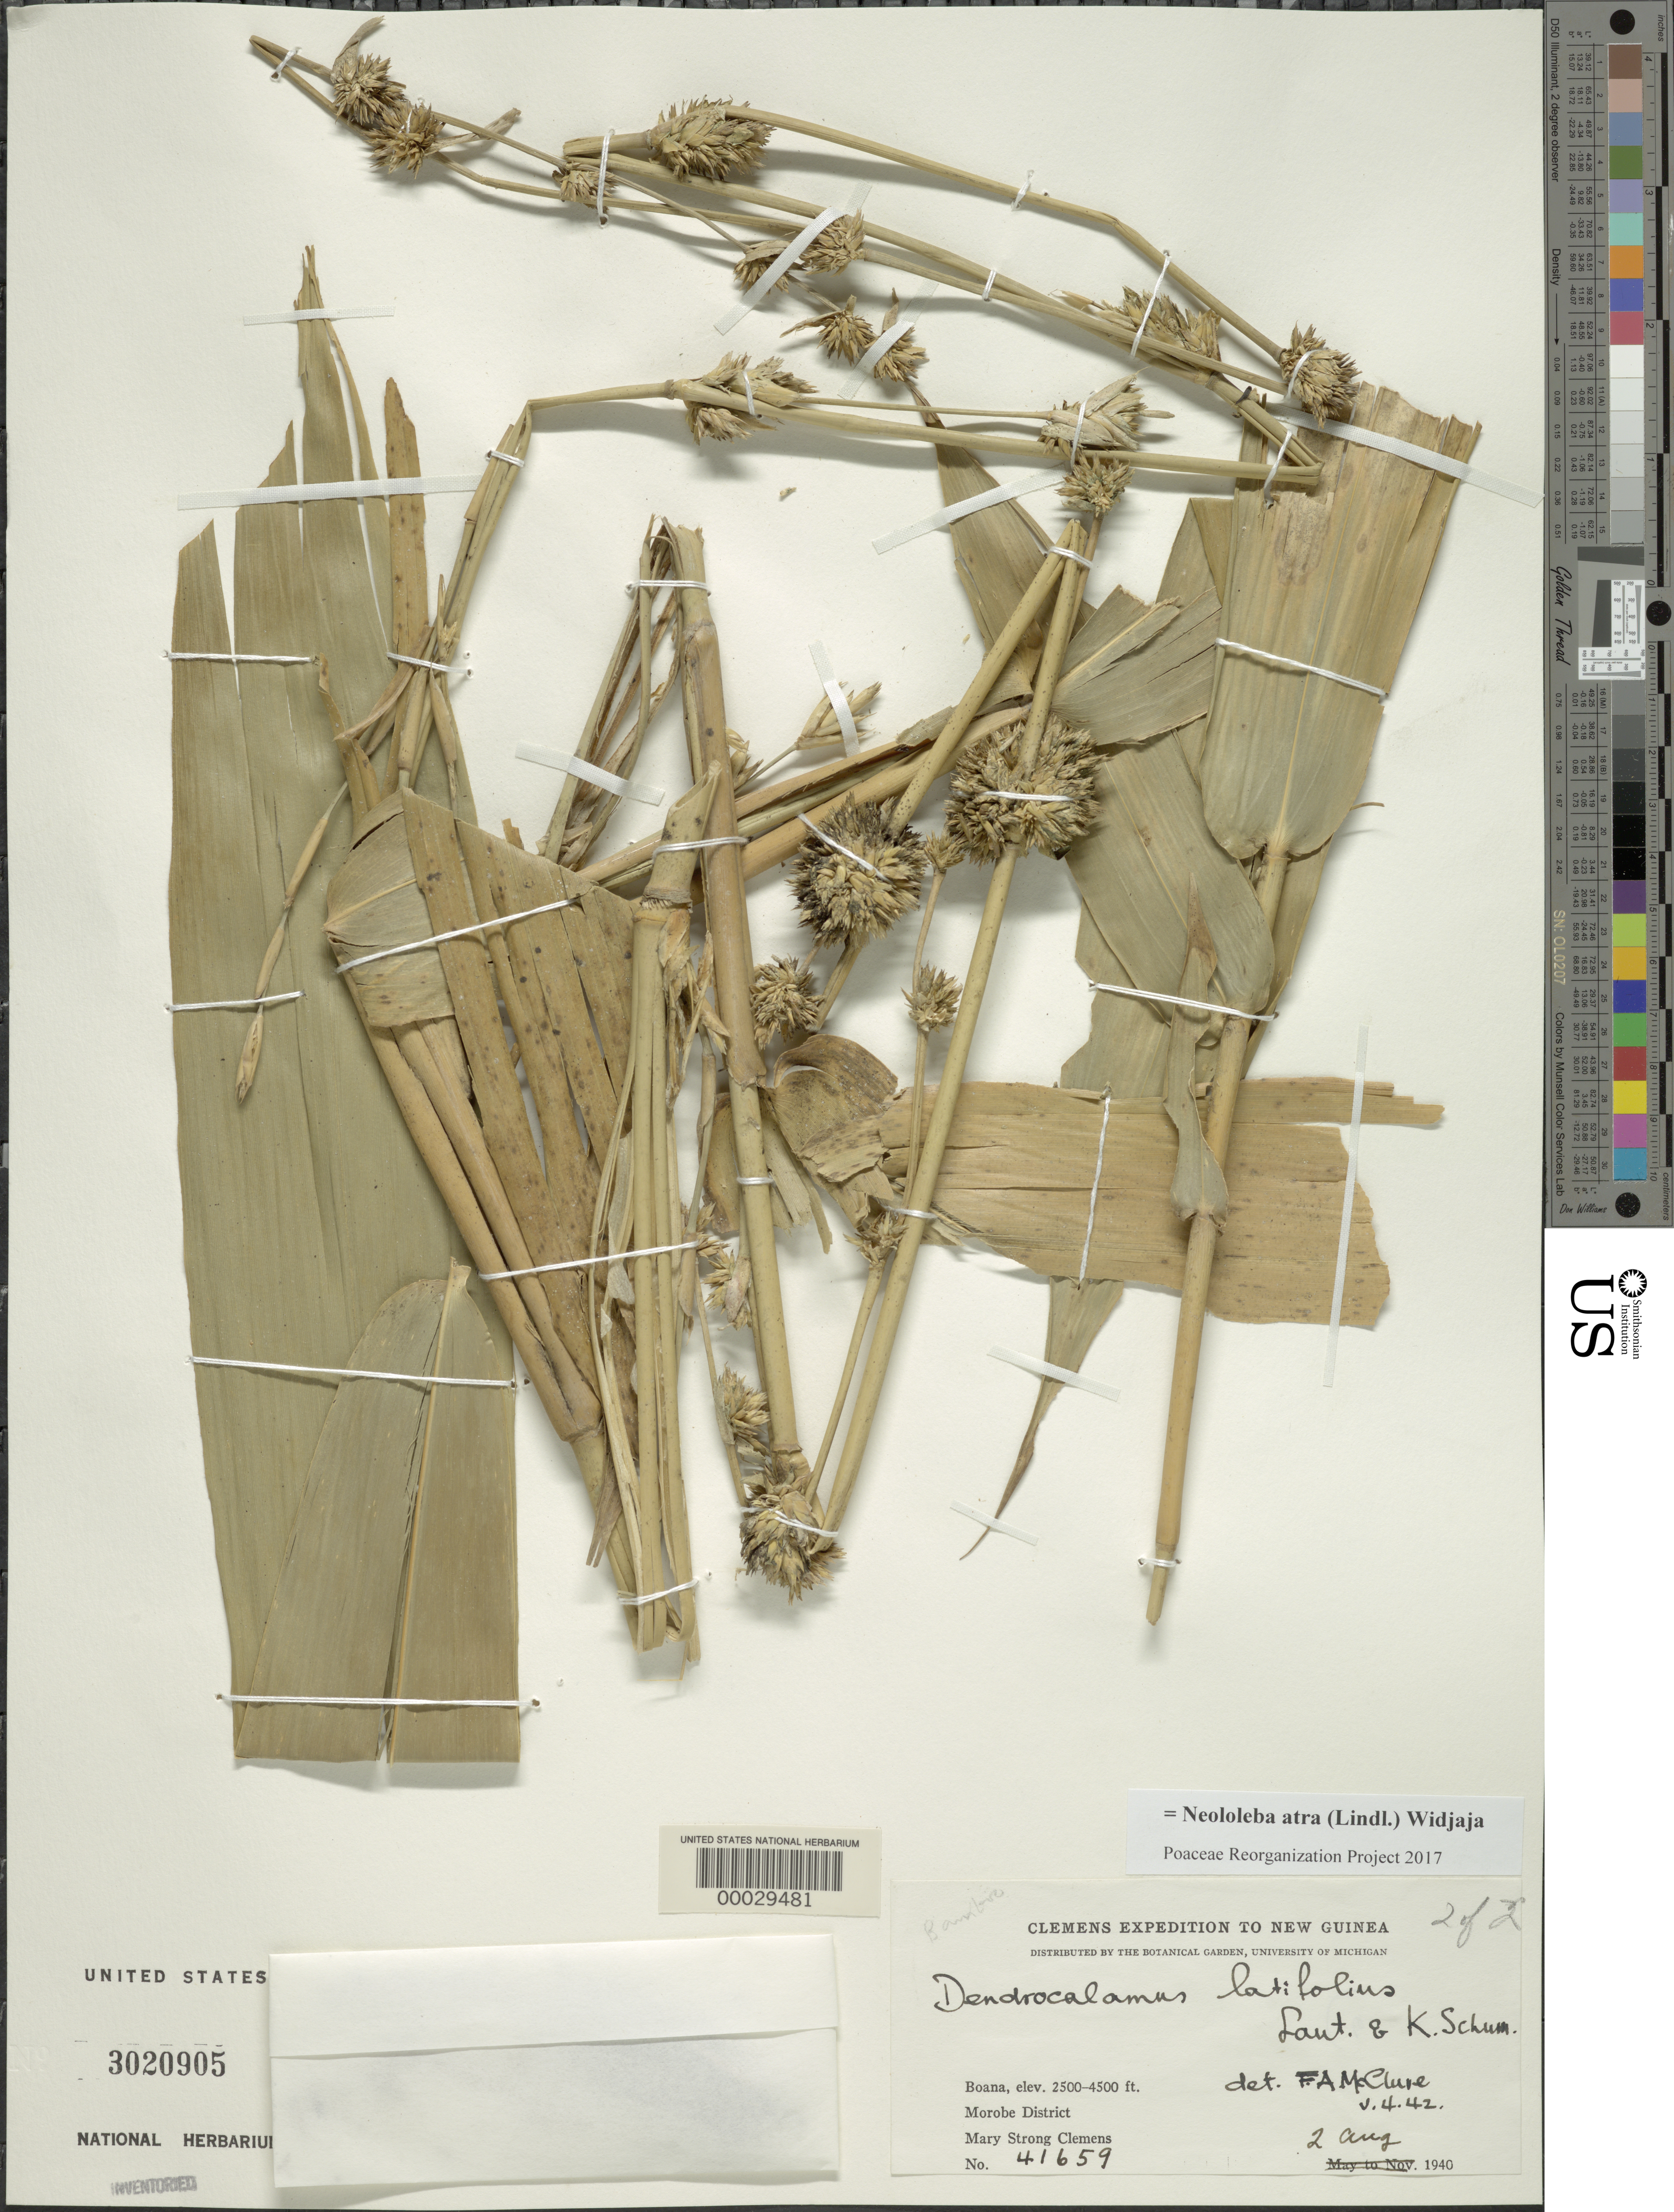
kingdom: Plantae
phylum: Tracheophyta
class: Liliopsida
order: Poales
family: Poaceae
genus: Neololeba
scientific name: Neololeba atra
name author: (Lindl.) Widjaja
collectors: M. S. Clemens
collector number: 41659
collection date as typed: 02 Aug 1940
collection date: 1940-08-02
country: Papua New Guinea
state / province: Morobe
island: New Guinea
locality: Boana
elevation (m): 763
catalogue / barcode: US 3020905